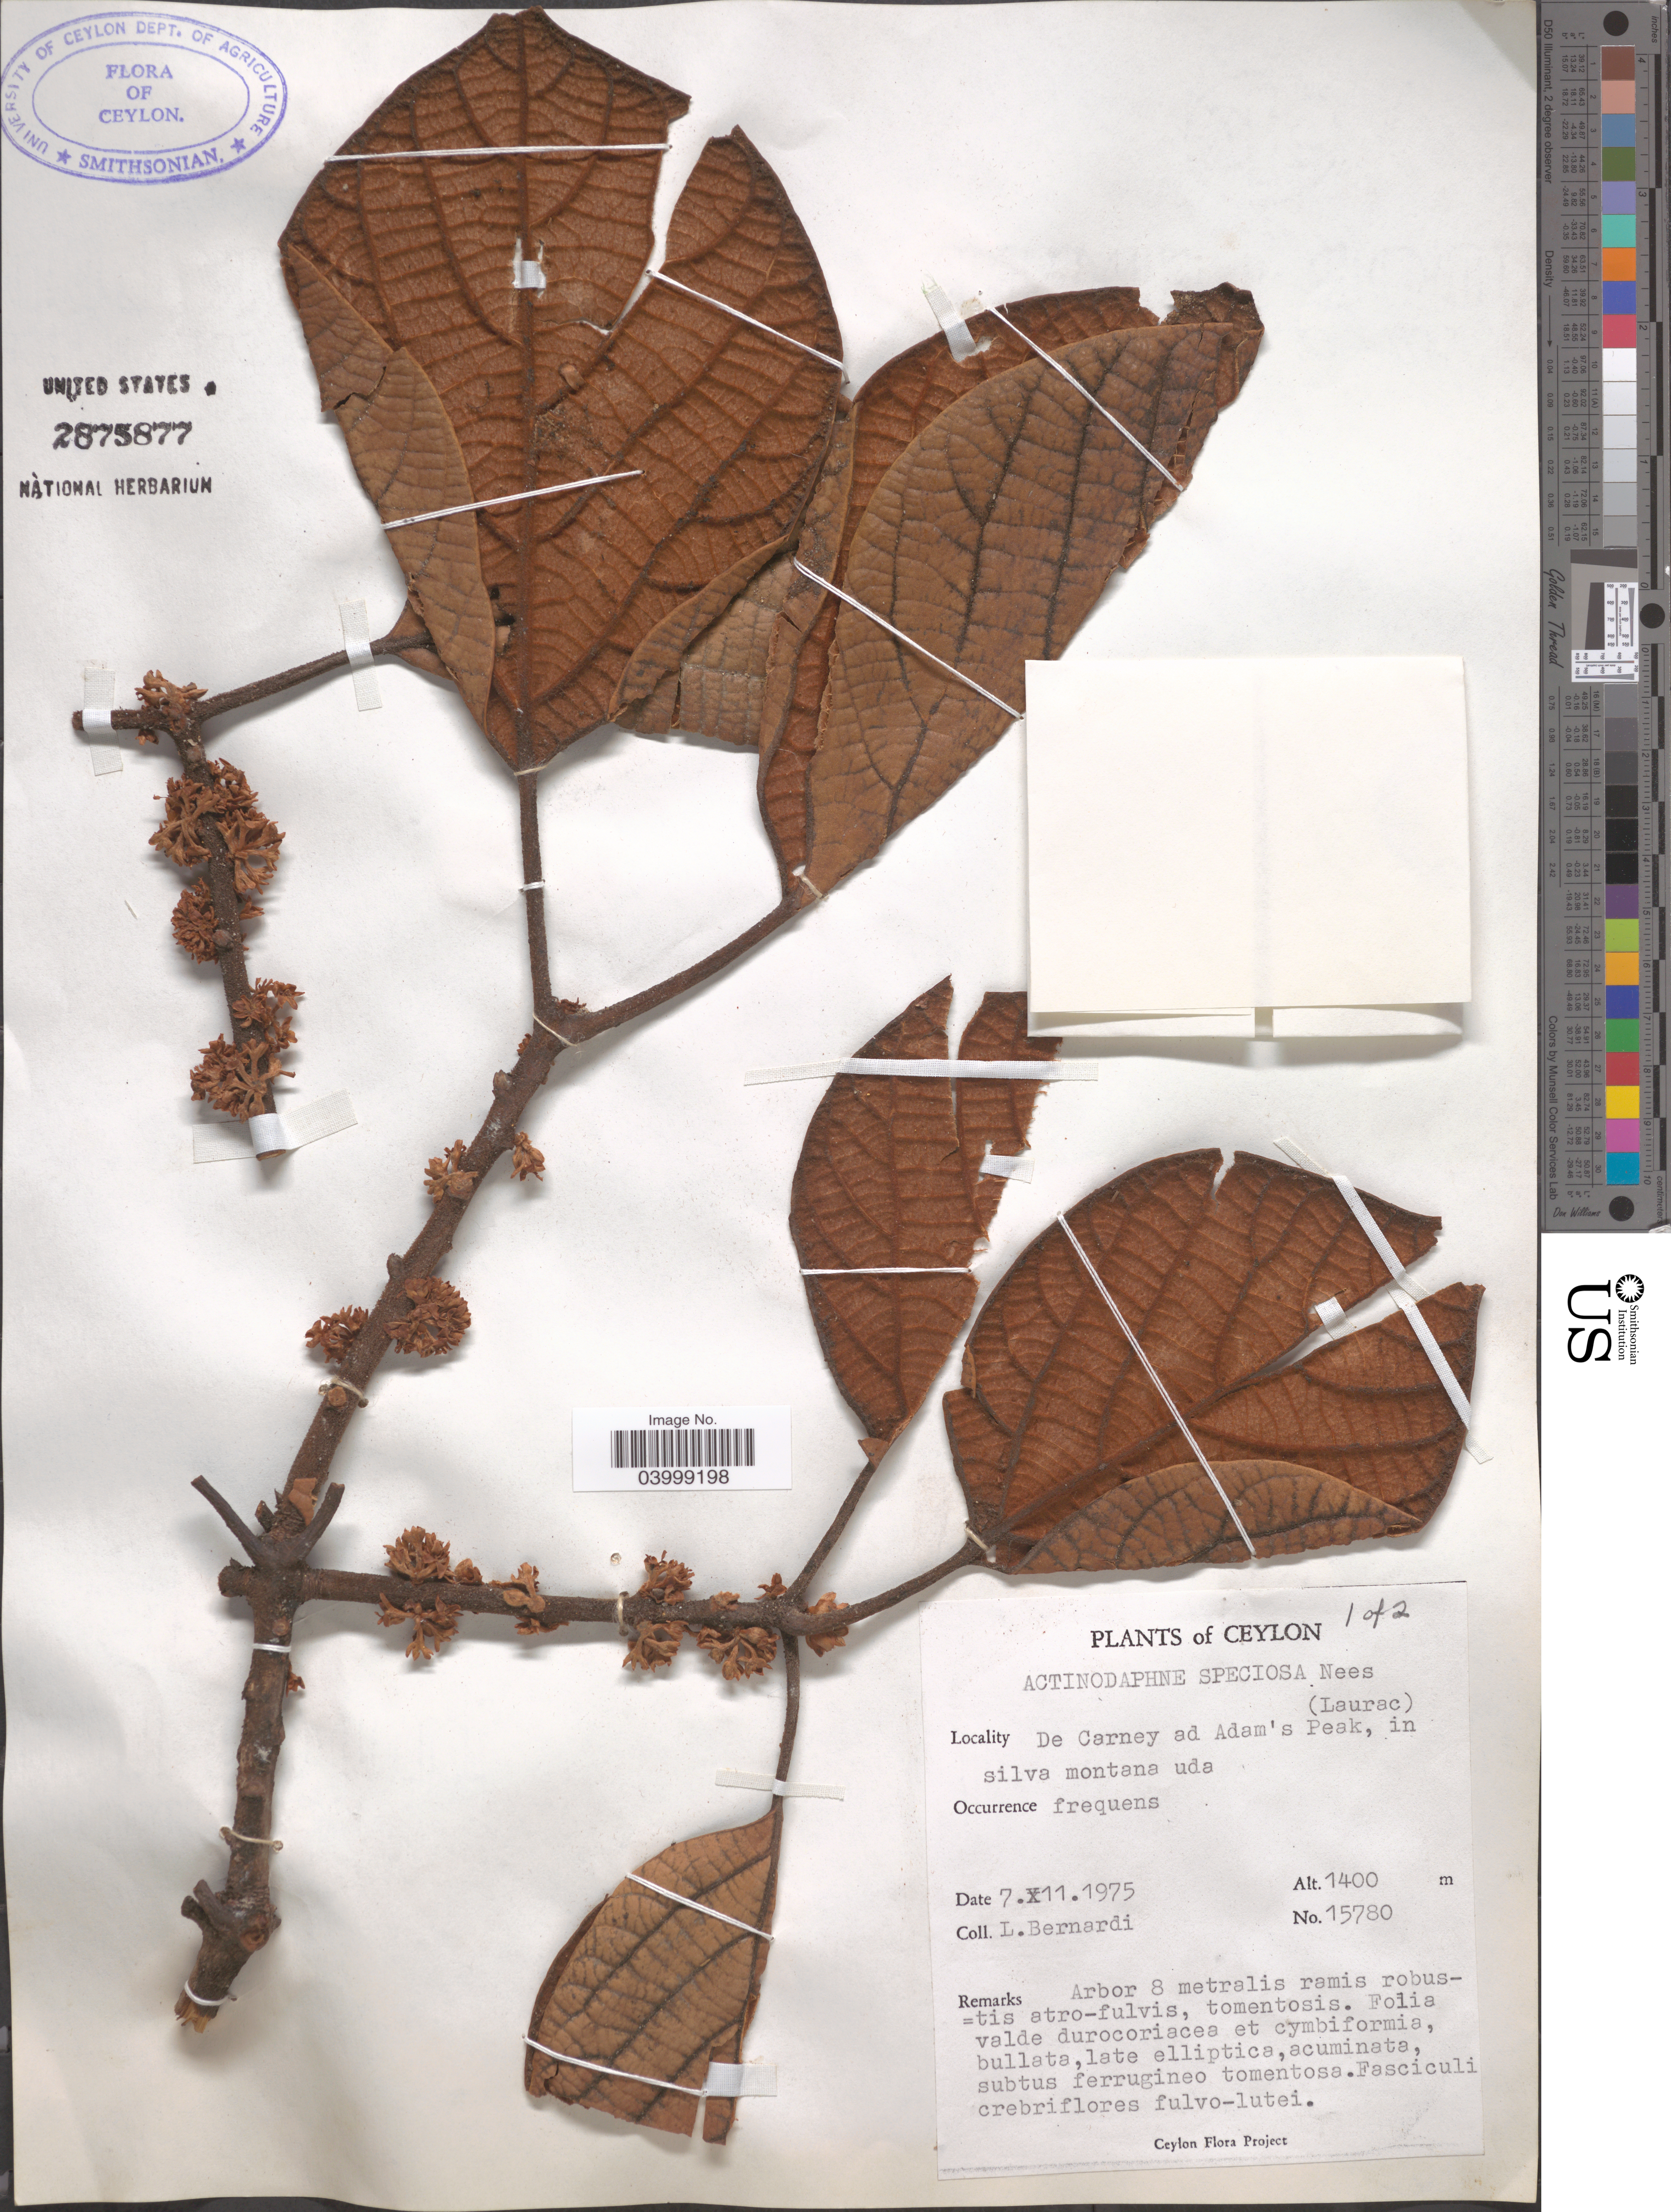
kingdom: Plantae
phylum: Tracheophyta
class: Magnoliopsida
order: Laurales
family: Lauraceae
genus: Actinodaphne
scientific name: Actinodaphne speciosa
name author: Nees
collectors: L. Bernardi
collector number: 15780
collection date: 1975-11-07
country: Sri Lanka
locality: Ceylon. De Carney ad Adam's Peak, in silva montana uda.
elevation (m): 1400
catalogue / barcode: US 2875877